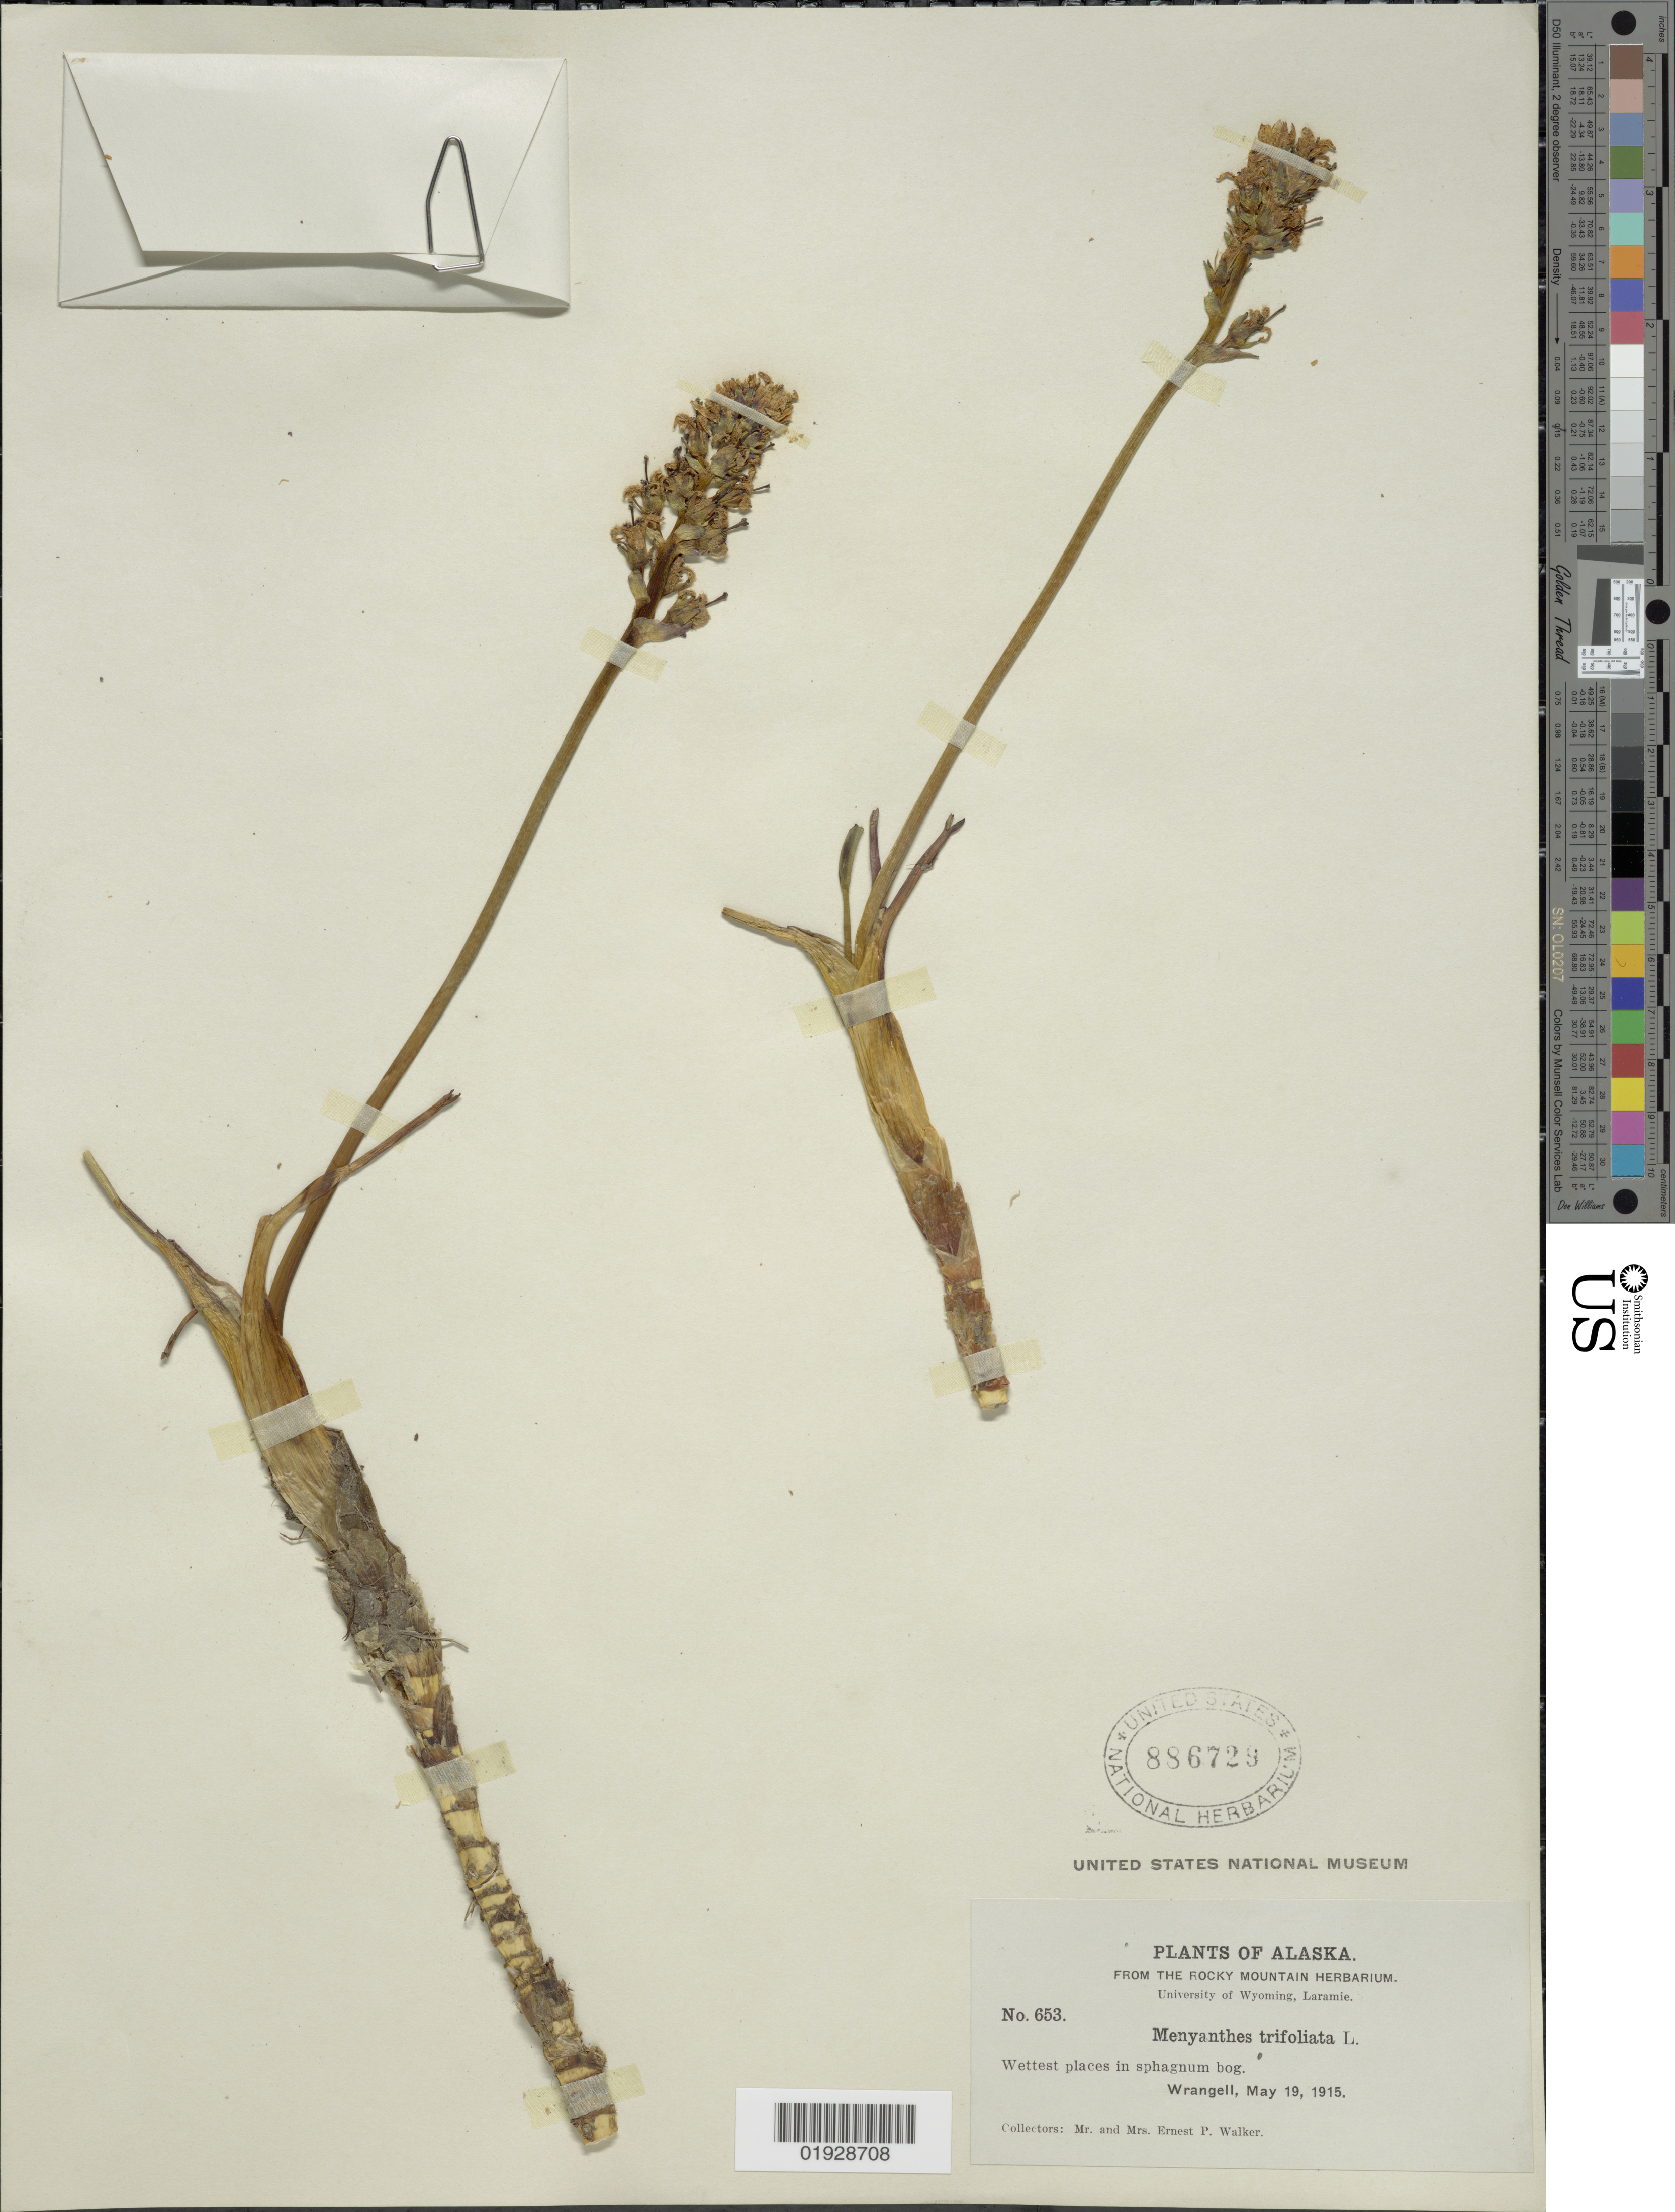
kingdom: Plantae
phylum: Tracheophyta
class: Magnoliopsida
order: Asterales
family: Menyanthaceae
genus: Menyanthes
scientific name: Menyanthes trifoliata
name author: L.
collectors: E. P. Walker & E. Walker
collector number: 653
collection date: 1915-05-19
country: United States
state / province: Alaska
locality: Wrangell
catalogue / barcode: US 886729